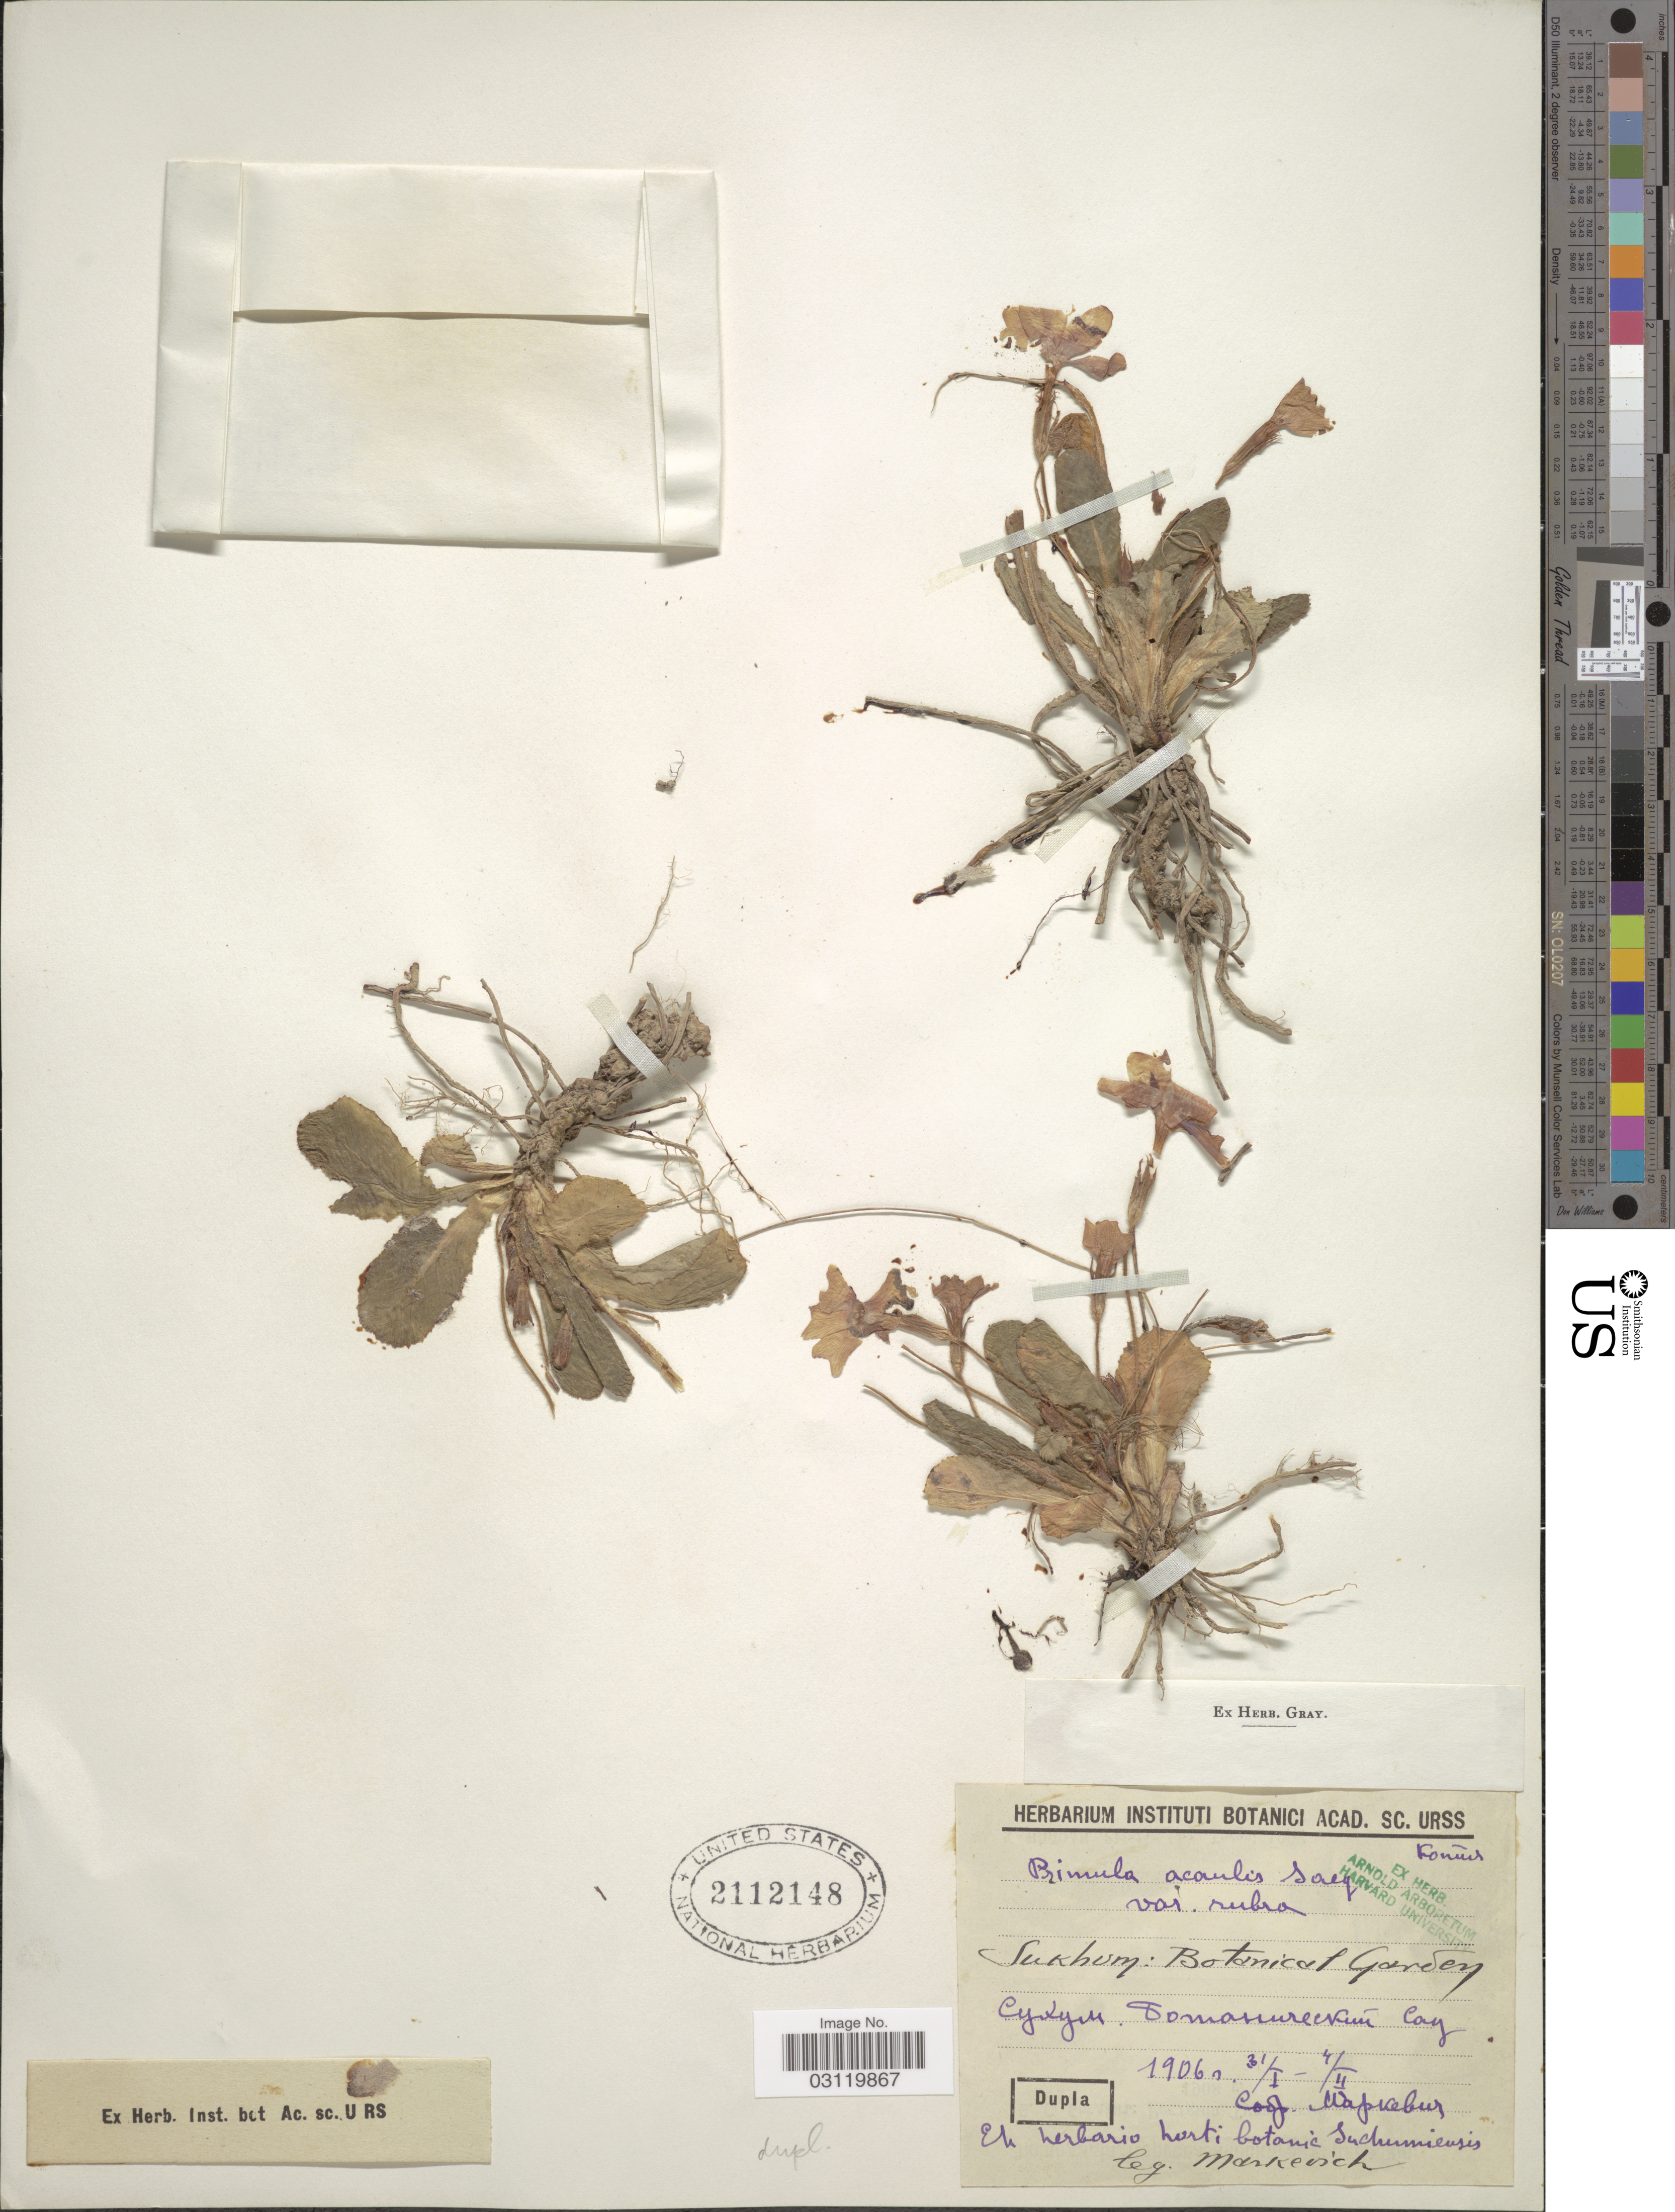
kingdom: Plantae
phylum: Tracheophyta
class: Magnoliopsida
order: Ericales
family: Primulaceae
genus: Primula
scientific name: Primula acaulis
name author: (L.) Hill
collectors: Markevisch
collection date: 1906-01-31/1906-02-04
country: Georgia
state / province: Abkhazia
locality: Sukhumi, Botanic Garden.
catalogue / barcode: US 2112148